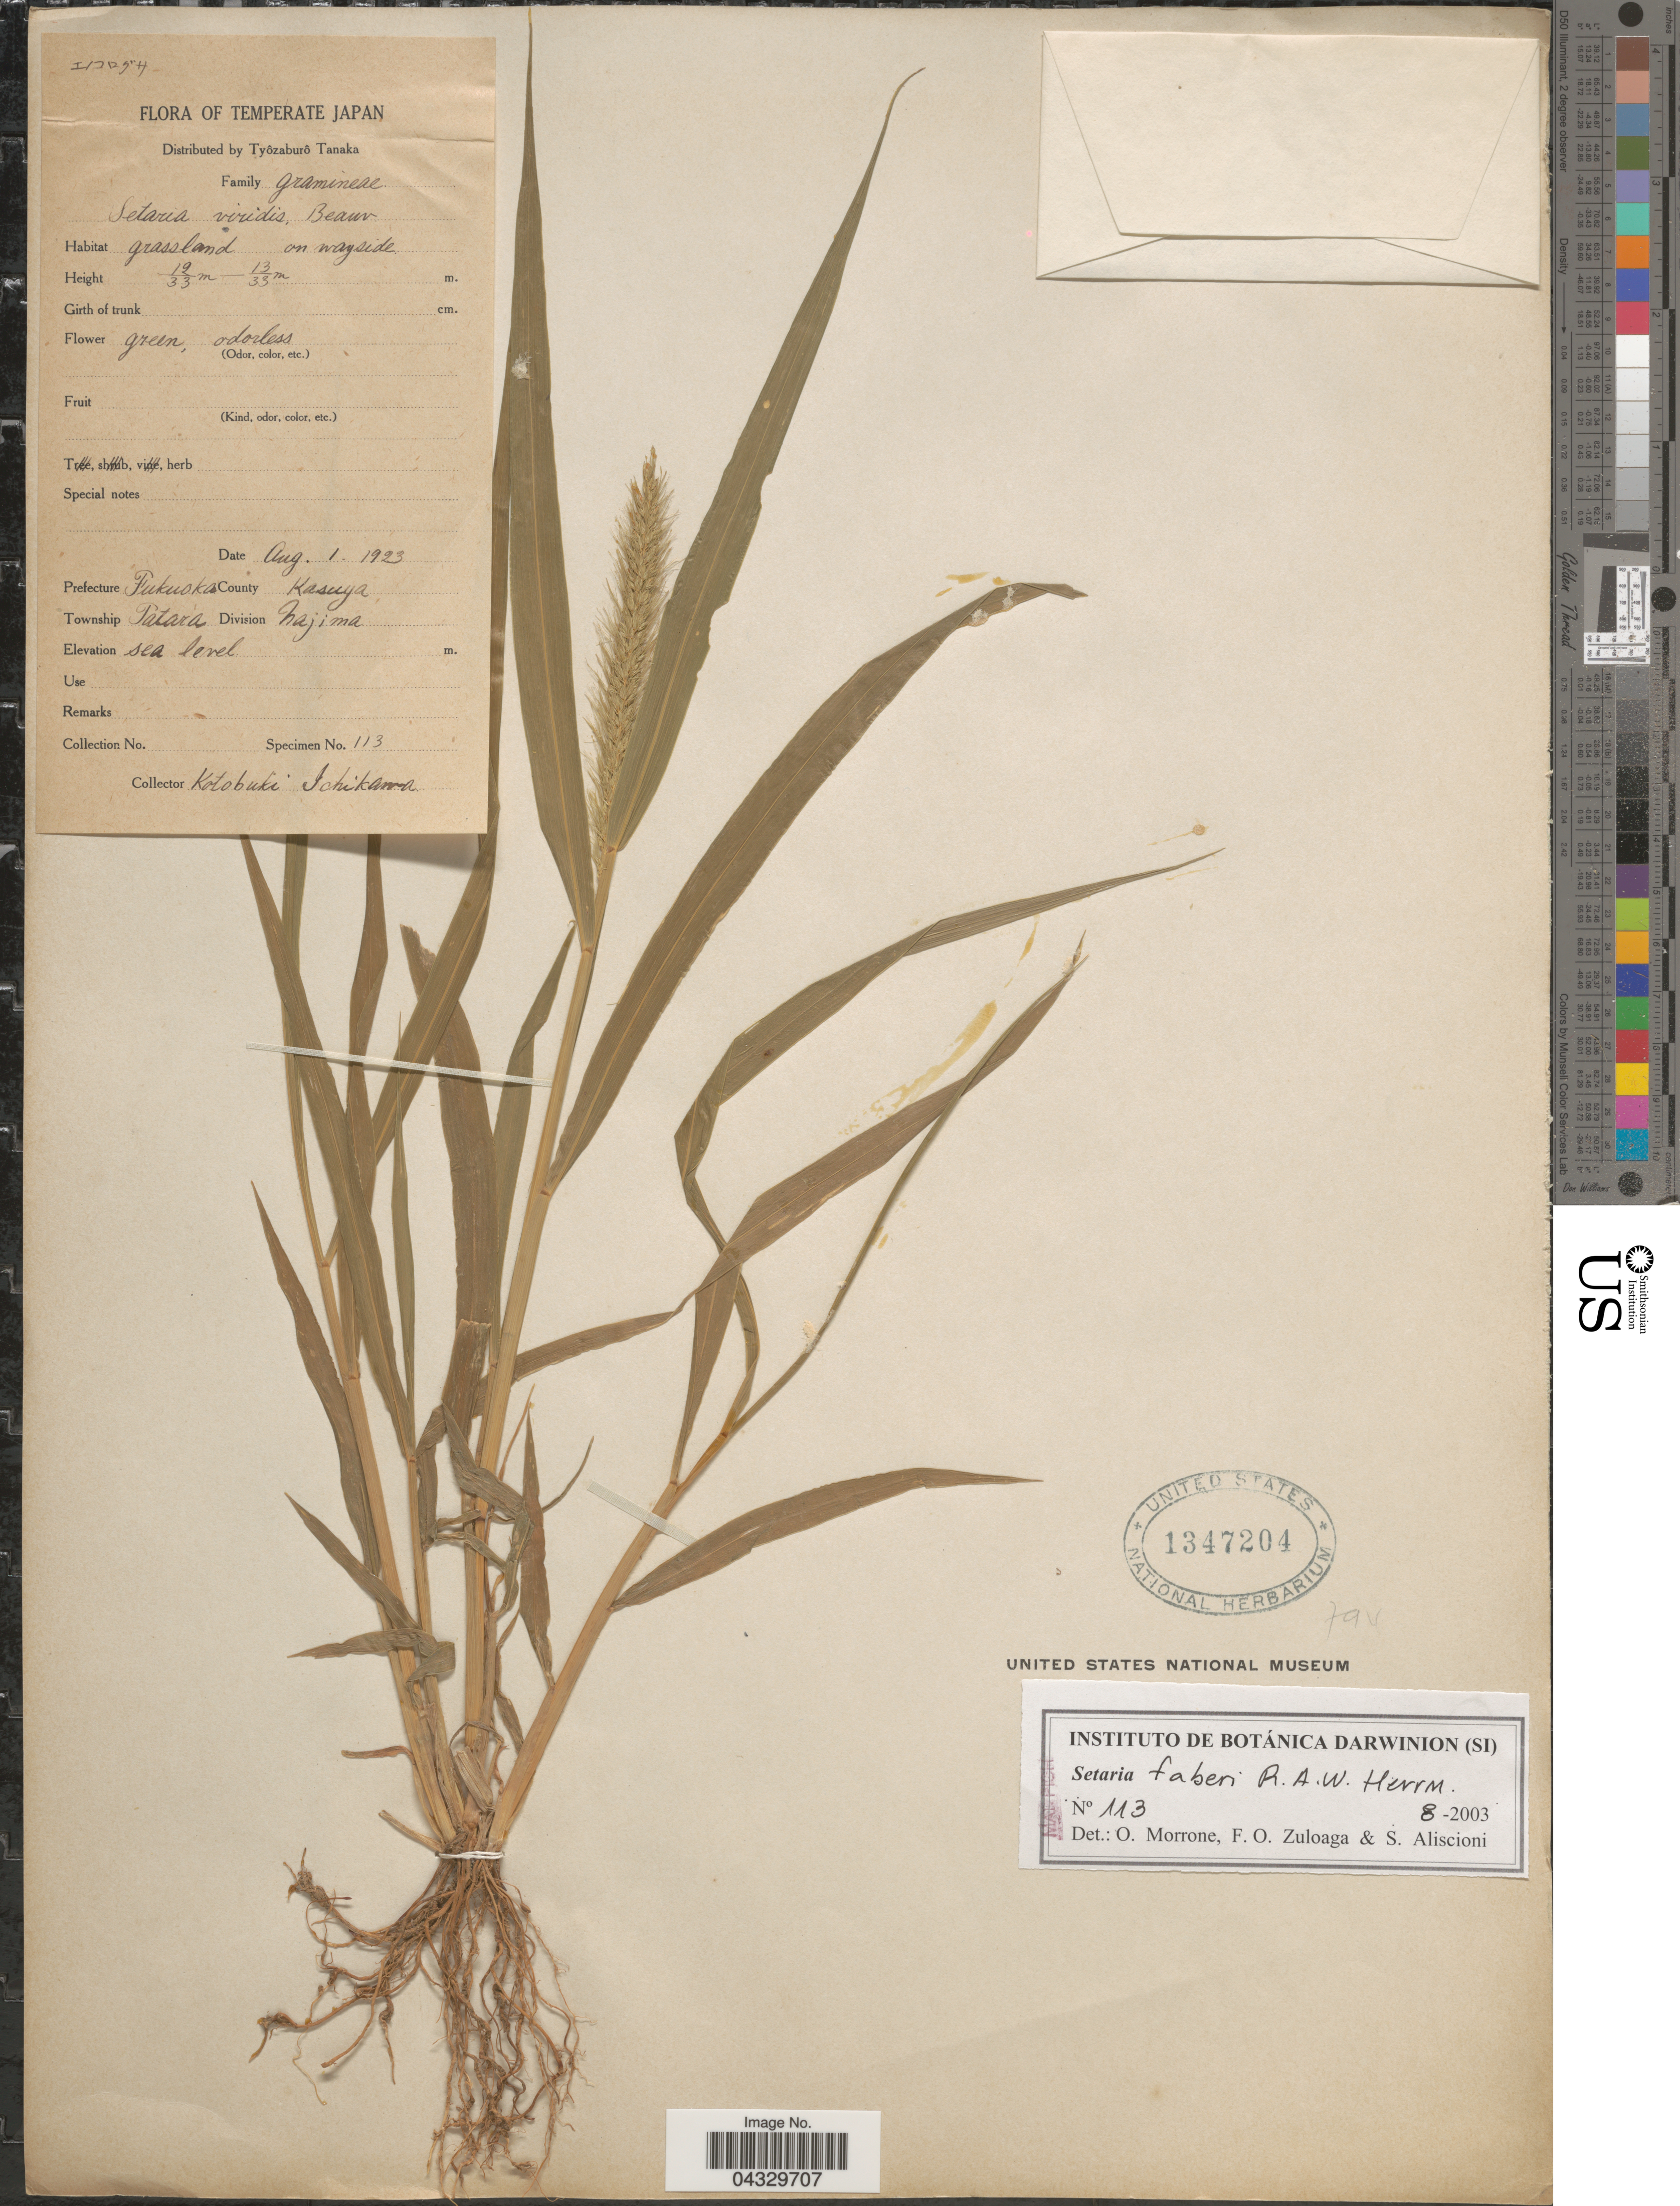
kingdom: Plantae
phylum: Tracheophyta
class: Liliopsida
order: Poales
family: Poaceae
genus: Setaria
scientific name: Setaria faberi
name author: R.A.W. Herrm.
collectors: K. Schikawa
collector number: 113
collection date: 1923-08-01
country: Japan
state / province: Hukuoka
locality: Temperate Japan. Prefecture Fukuoka. County Kasuya. Township Tatara. Division Najima.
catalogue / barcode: US 1347204